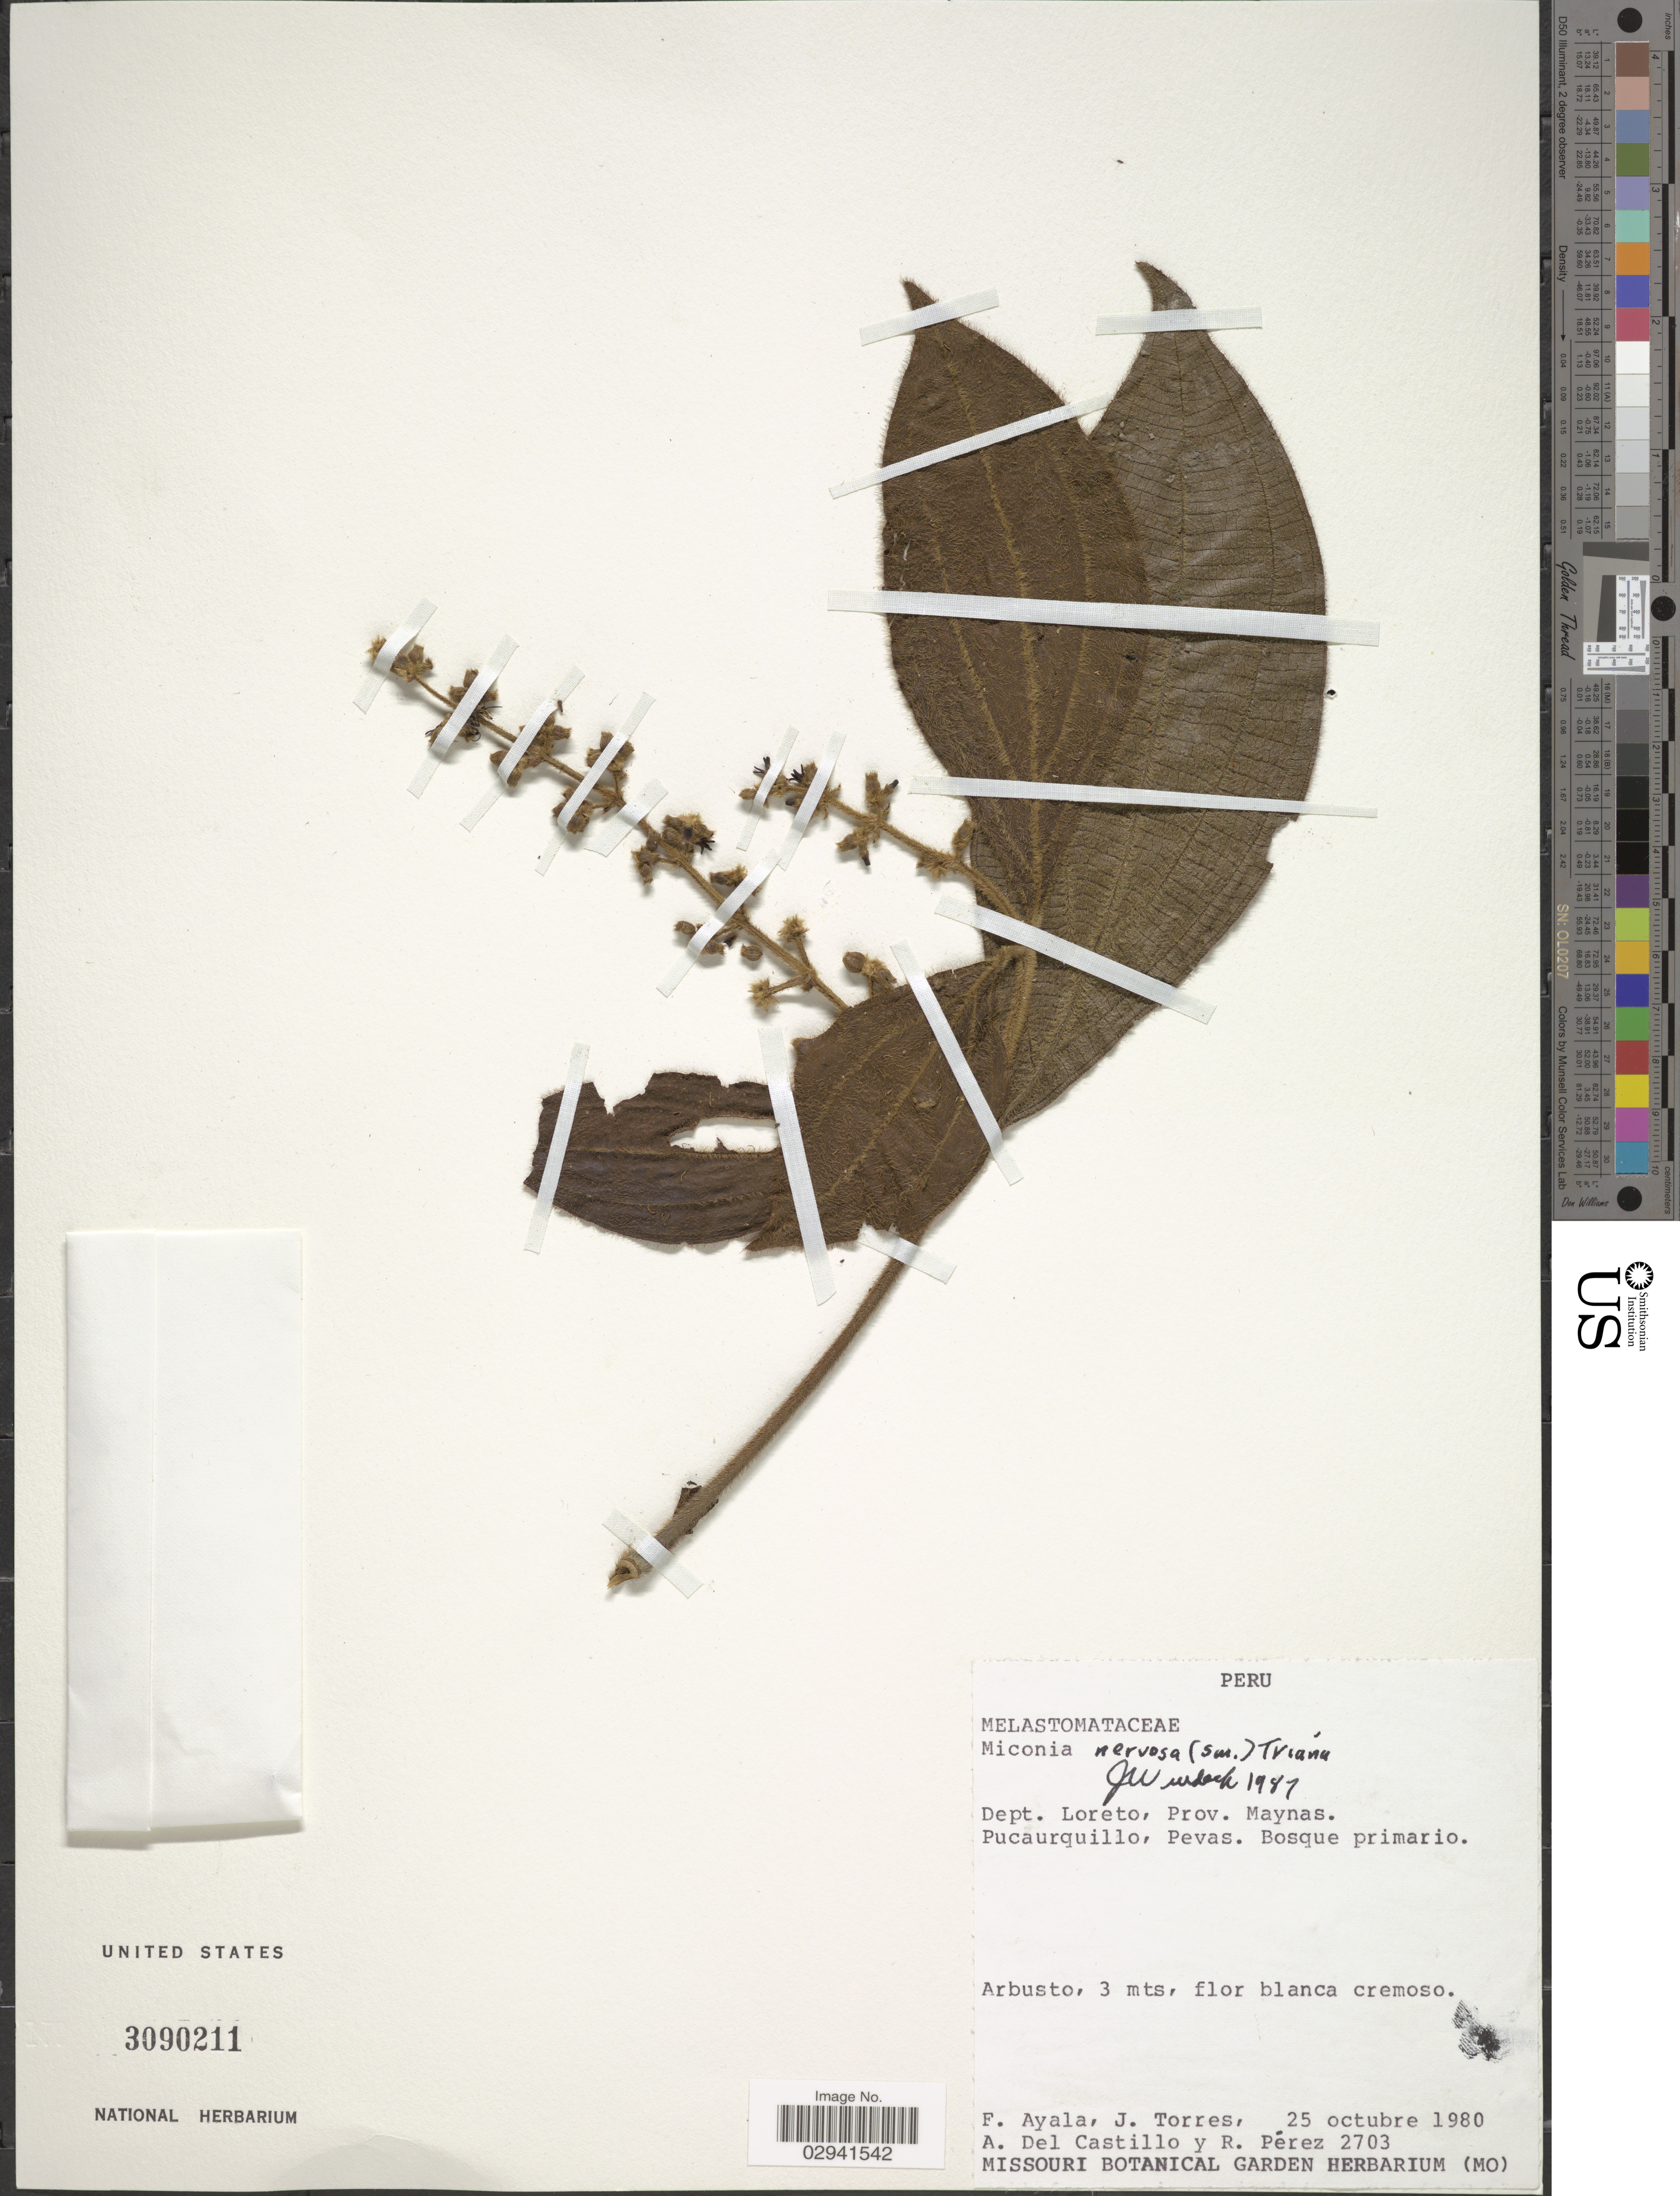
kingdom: Plantae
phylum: Tracheophyta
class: Magnoliopsida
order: Myrtales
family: Melastomataceae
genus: Miconia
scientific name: Miconia nervosa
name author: (Sm.) Triana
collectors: F. Ayala, J. Torres, A. del Castillo & R. Perez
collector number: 2703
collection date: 1980-10-25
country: Peru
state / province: Loreto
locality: Dept. Loreto, Prov. Maynas. Pucaurquillo, Pevas.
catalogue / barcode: US 3090211